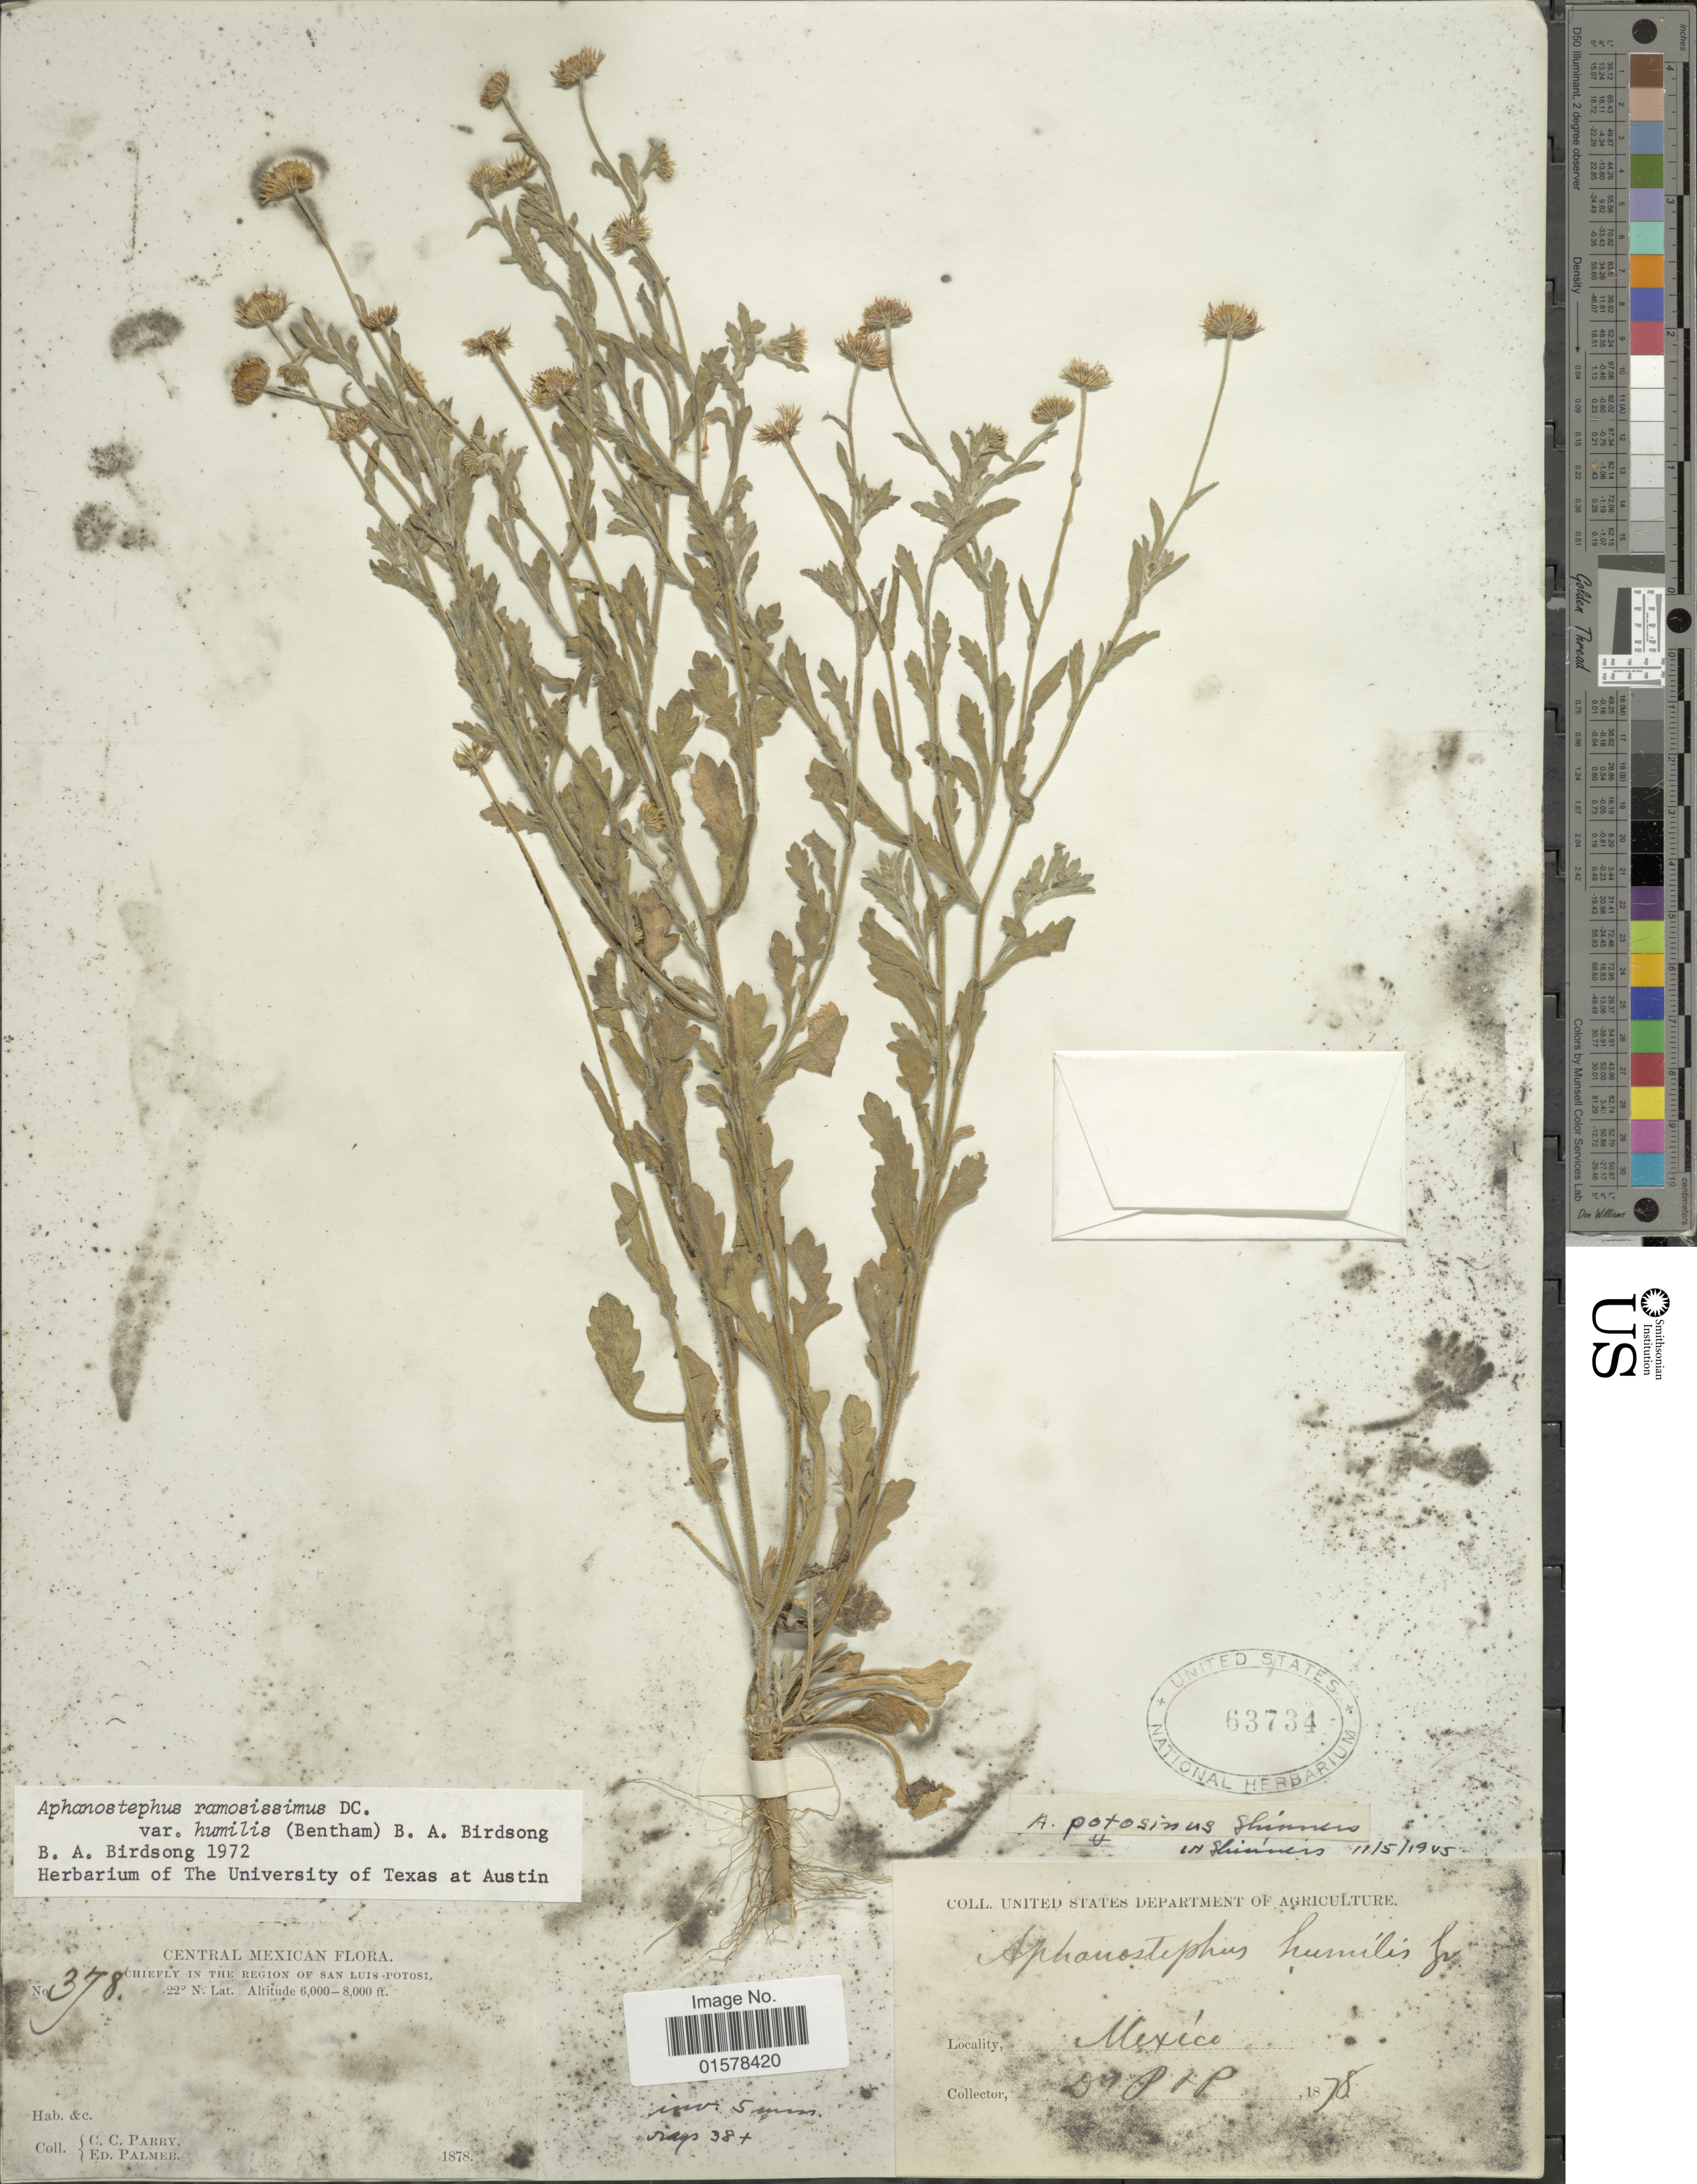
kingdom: Plantae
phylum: Tracheophyta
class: Magnoliopsida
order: Asterales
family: Asteraceae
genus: Aphanostephus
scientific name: Aphanostephus ramosissimus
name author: DC.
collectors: C. C. Parry & E. Palmer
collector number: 378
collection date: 1878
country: Mexico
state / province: San Luis Potosí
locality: Mexico. In the region of San Luis Potosí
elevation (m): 1829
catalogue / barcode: US 63734